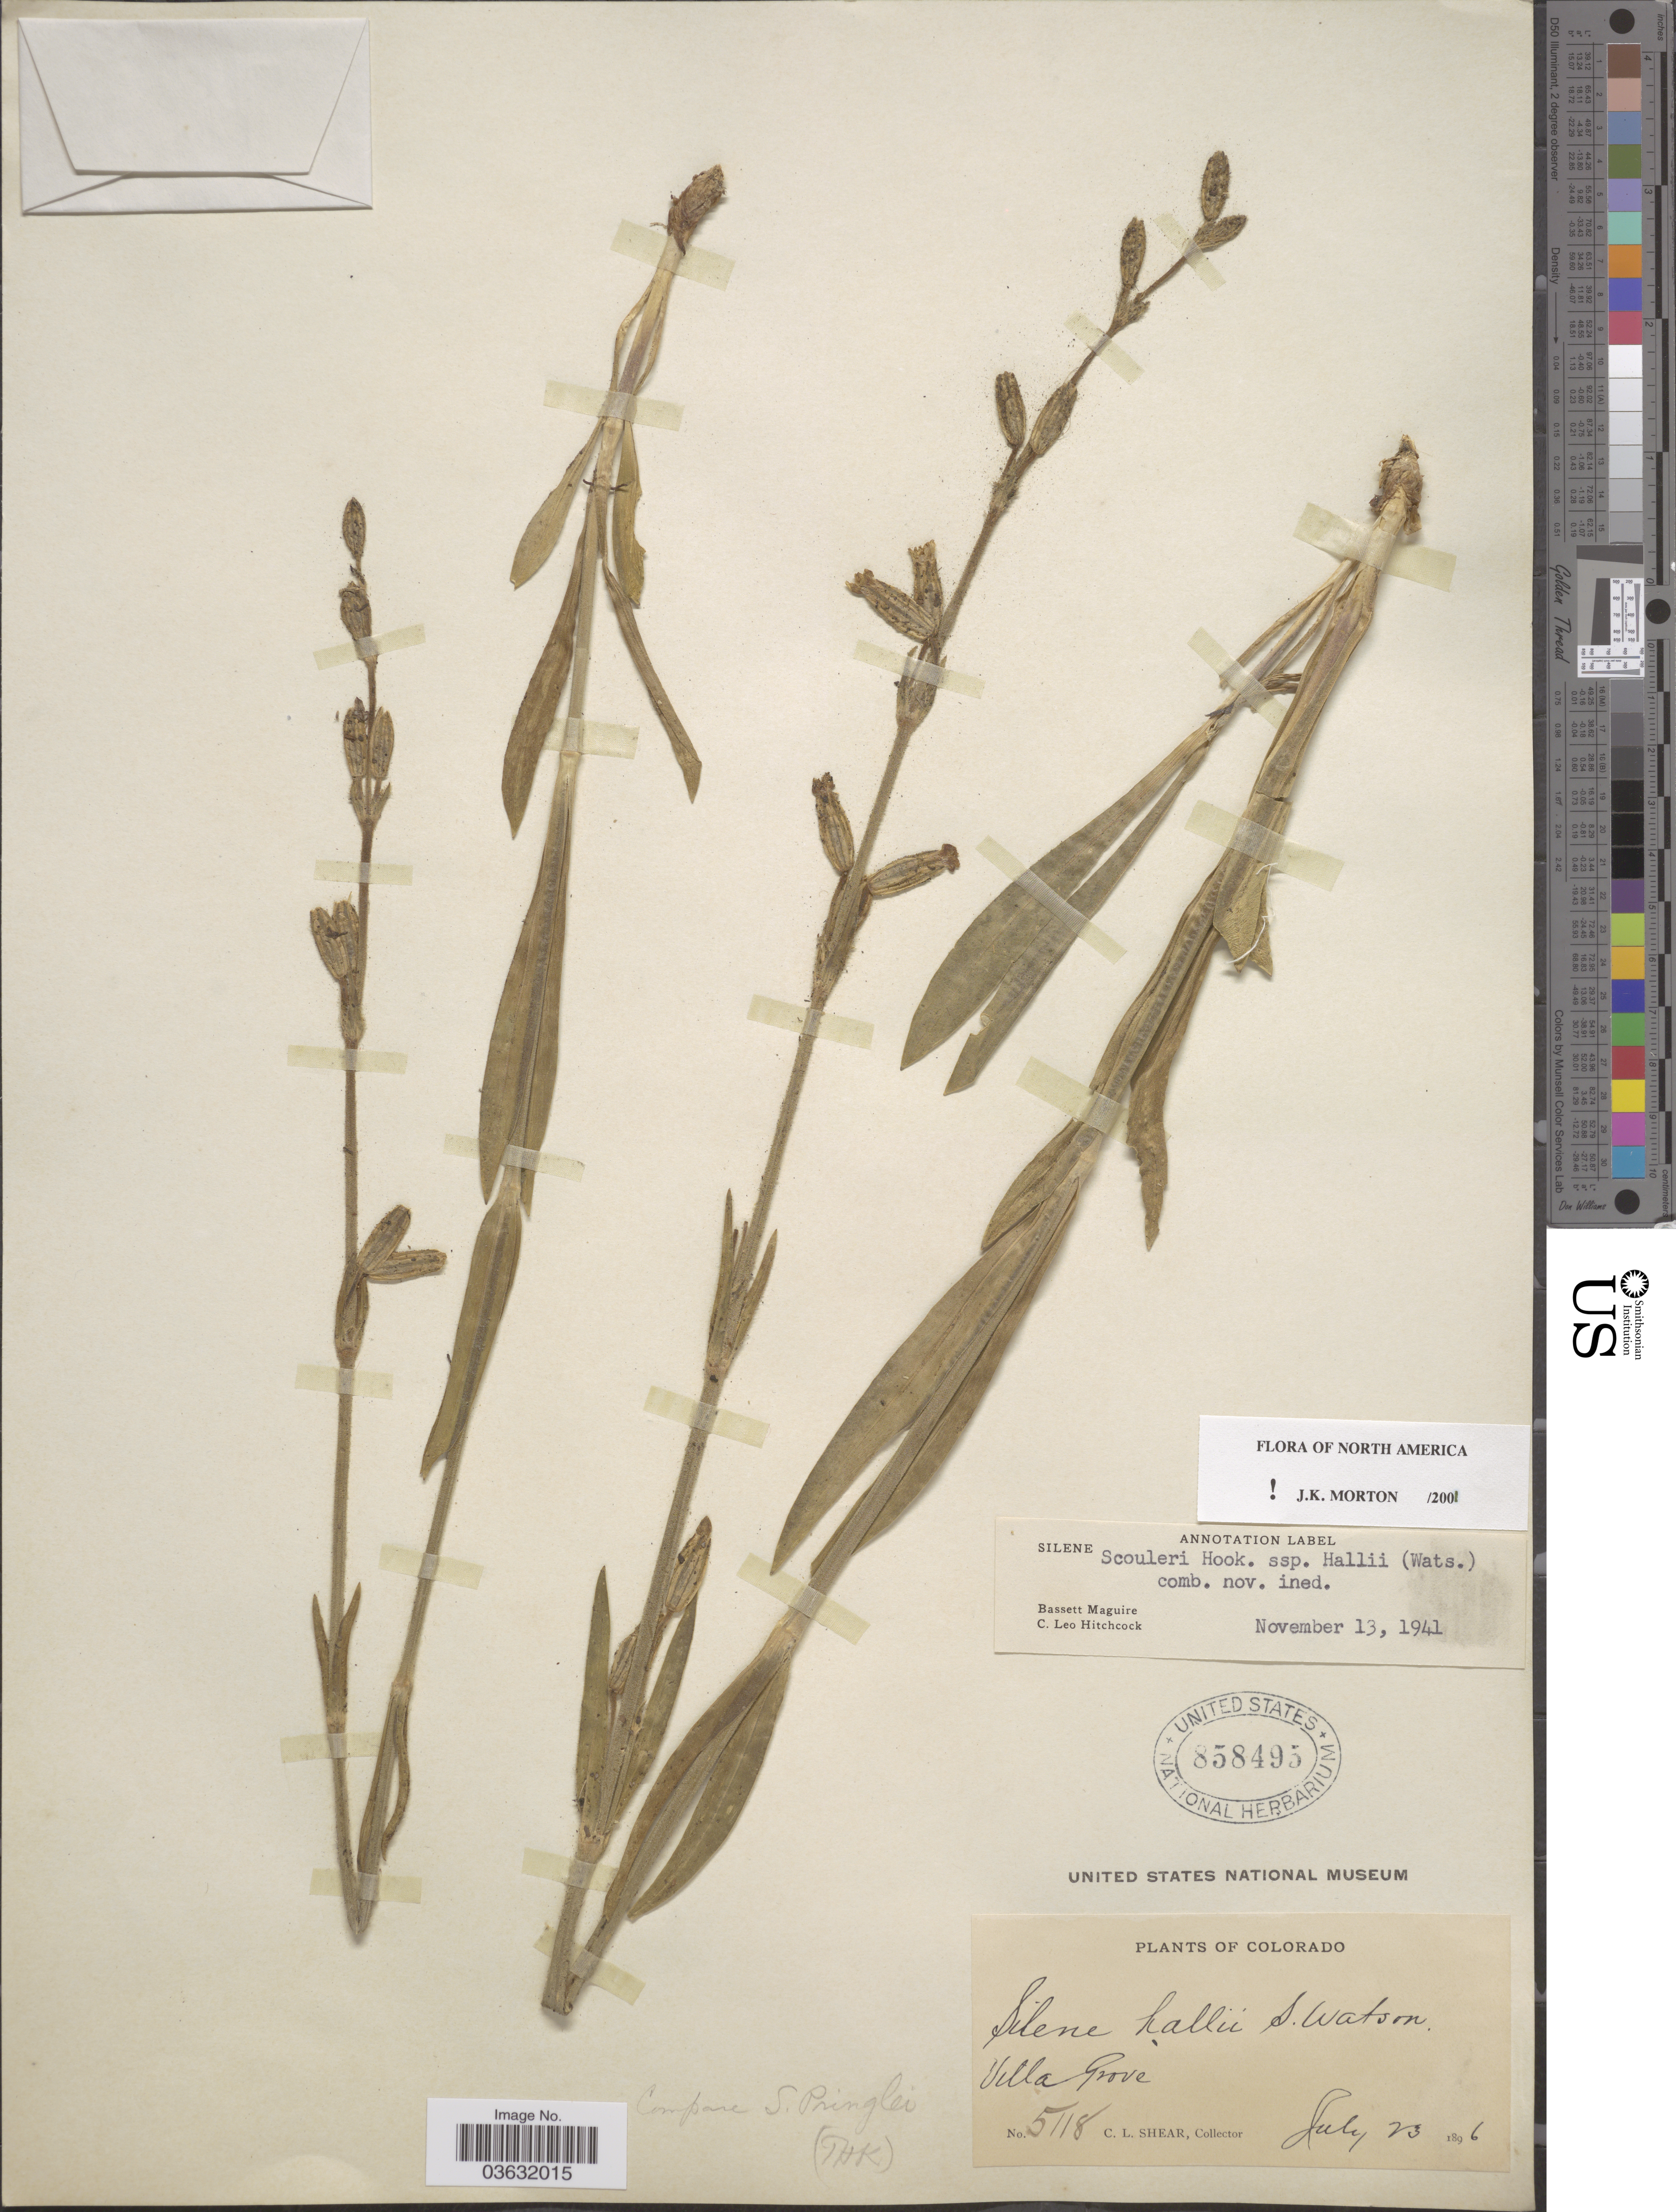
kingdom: Plantae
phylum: Tracheophyta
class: Magnoliopsida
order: Caryophyllales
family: Caryophyllaceae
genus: Silene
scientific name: Silene scouleri subsp. hallii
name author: (S. Watson) C.L. Hitchc. & Maguire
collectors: C. L. Shear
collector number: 5118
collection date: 1896-07-23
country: United States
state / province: Colorado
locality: Villa Grove.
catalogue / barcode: US 858495